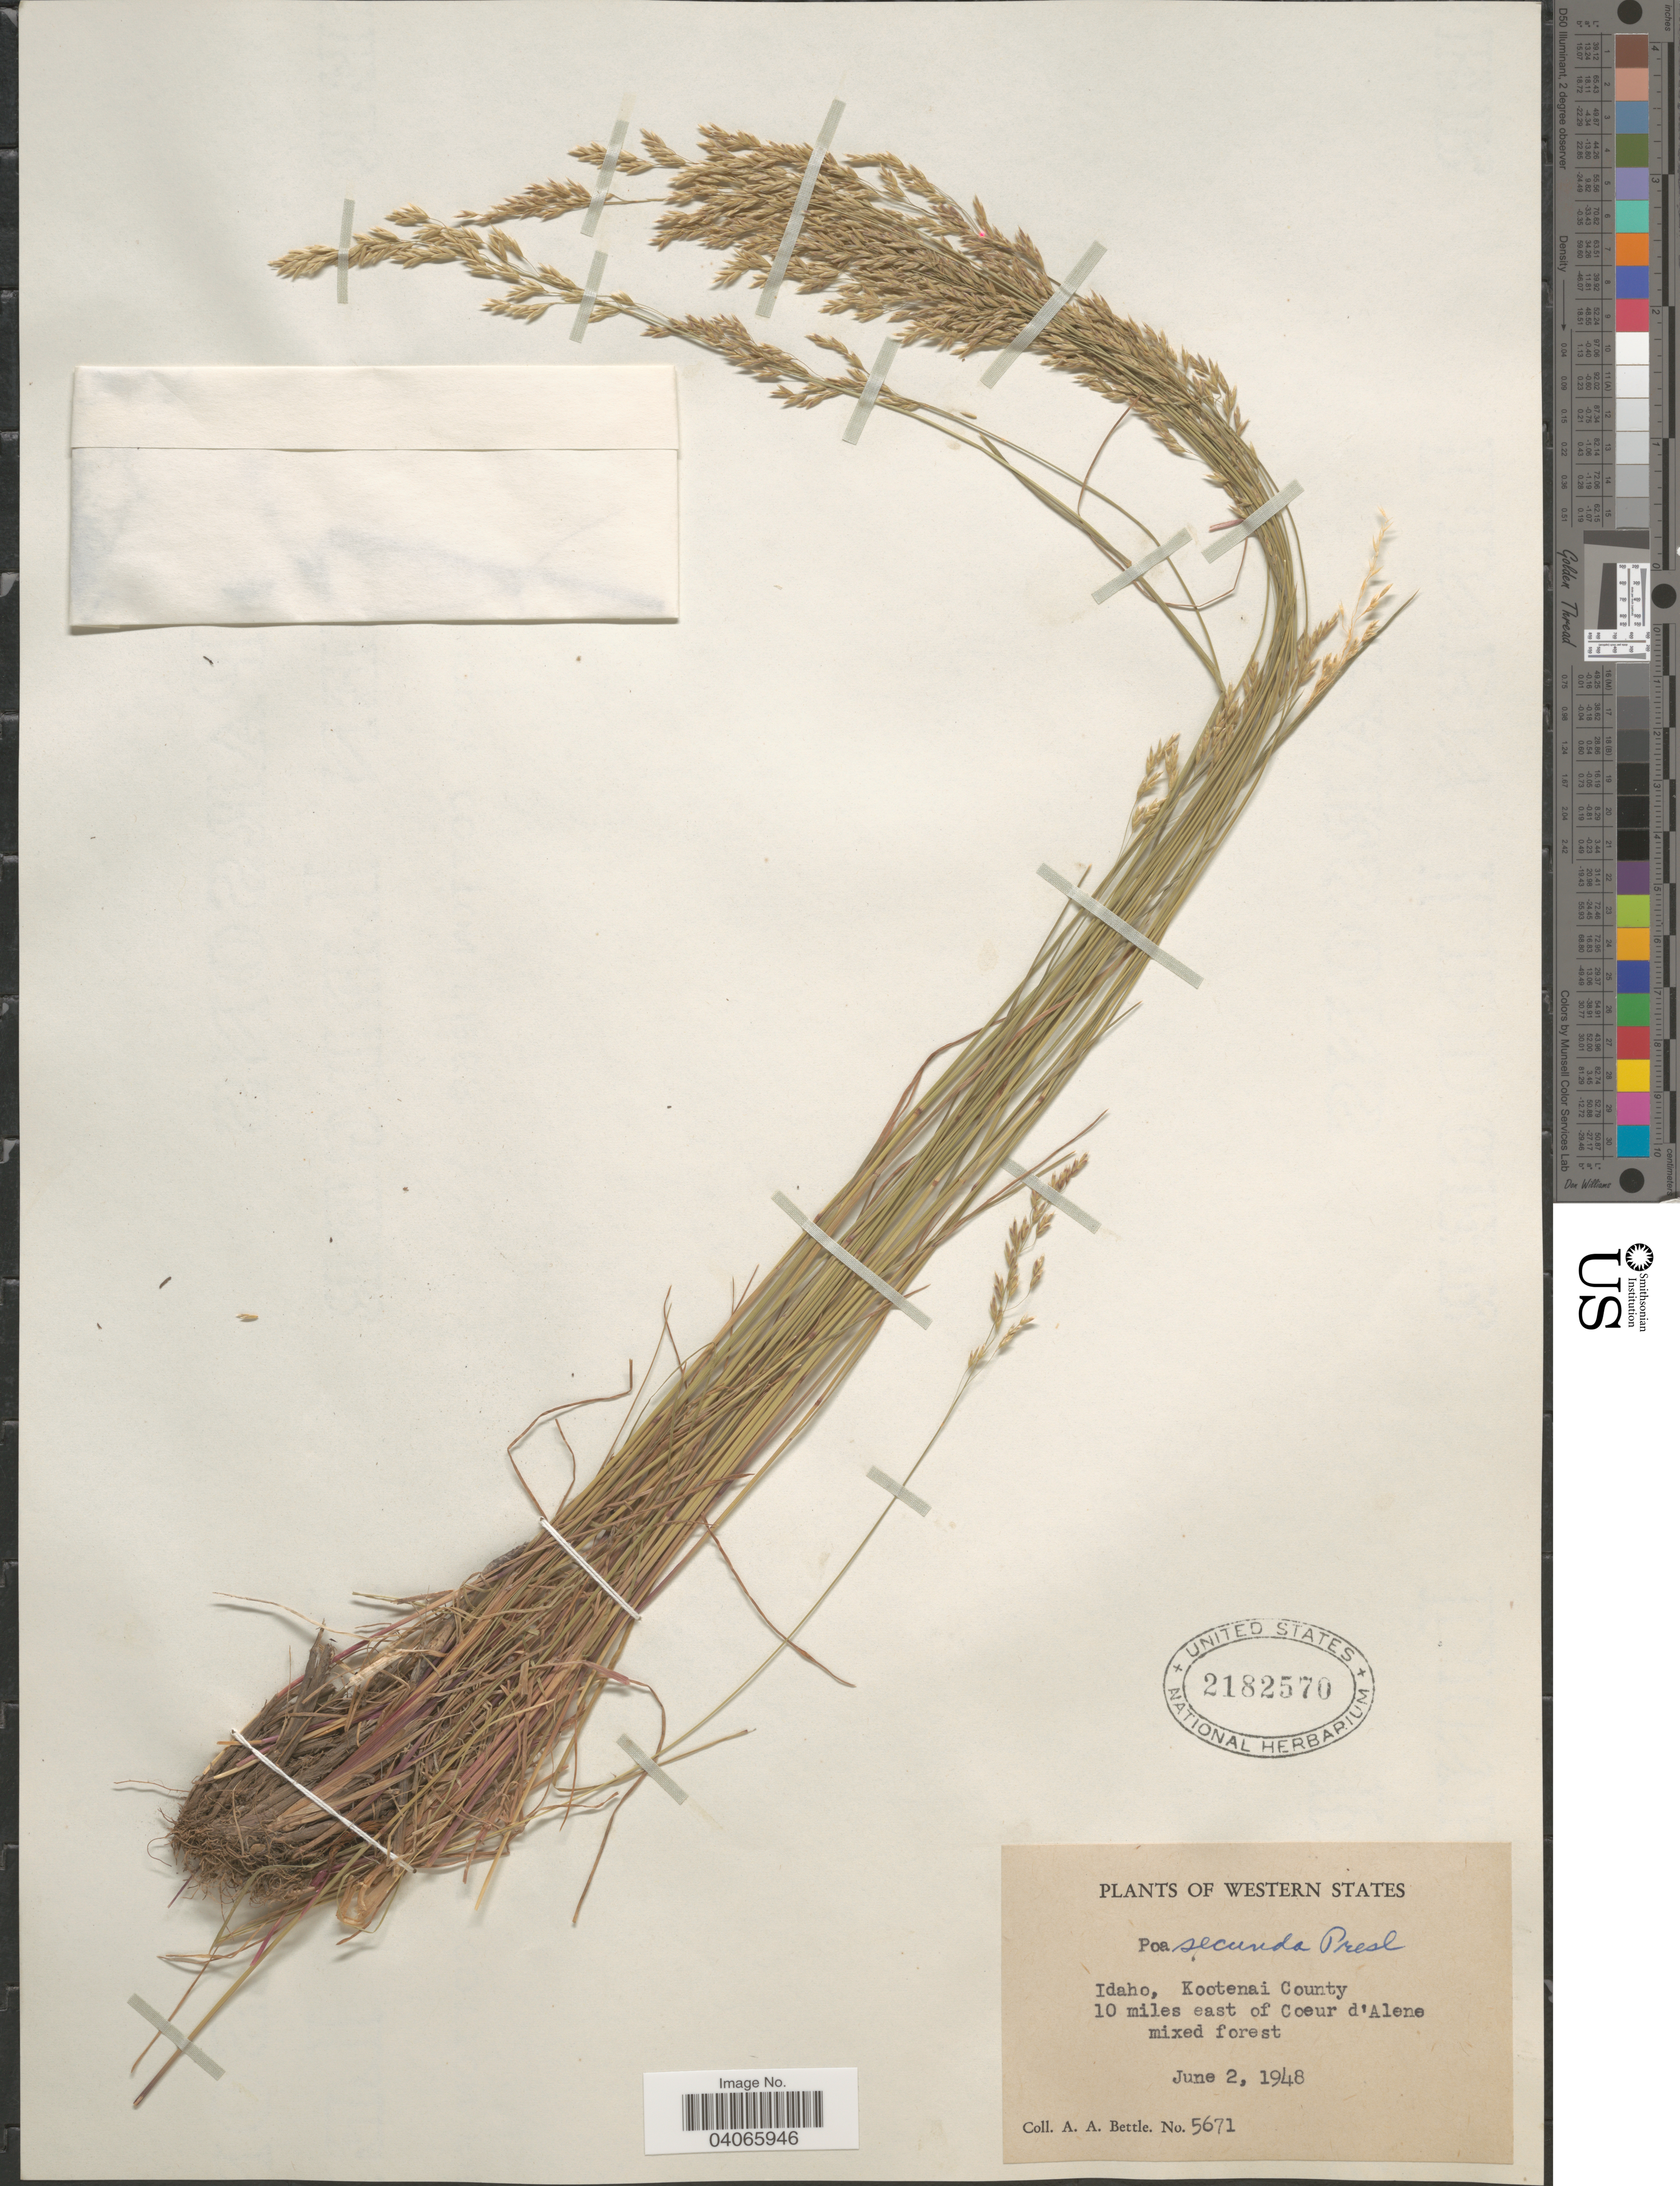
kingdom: Plantae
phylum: Tracheophyta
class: Liliopsida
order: Poales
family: Poaceae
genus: Poa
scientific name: Poa secunda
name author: J. Presl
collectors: A. A. Beetle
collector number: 5671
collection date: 1948-06-02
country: United States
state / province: Idaho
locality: Western States. Kootenai County. 10 miles east of Coeur d'Alene.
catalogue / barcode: US 2182570